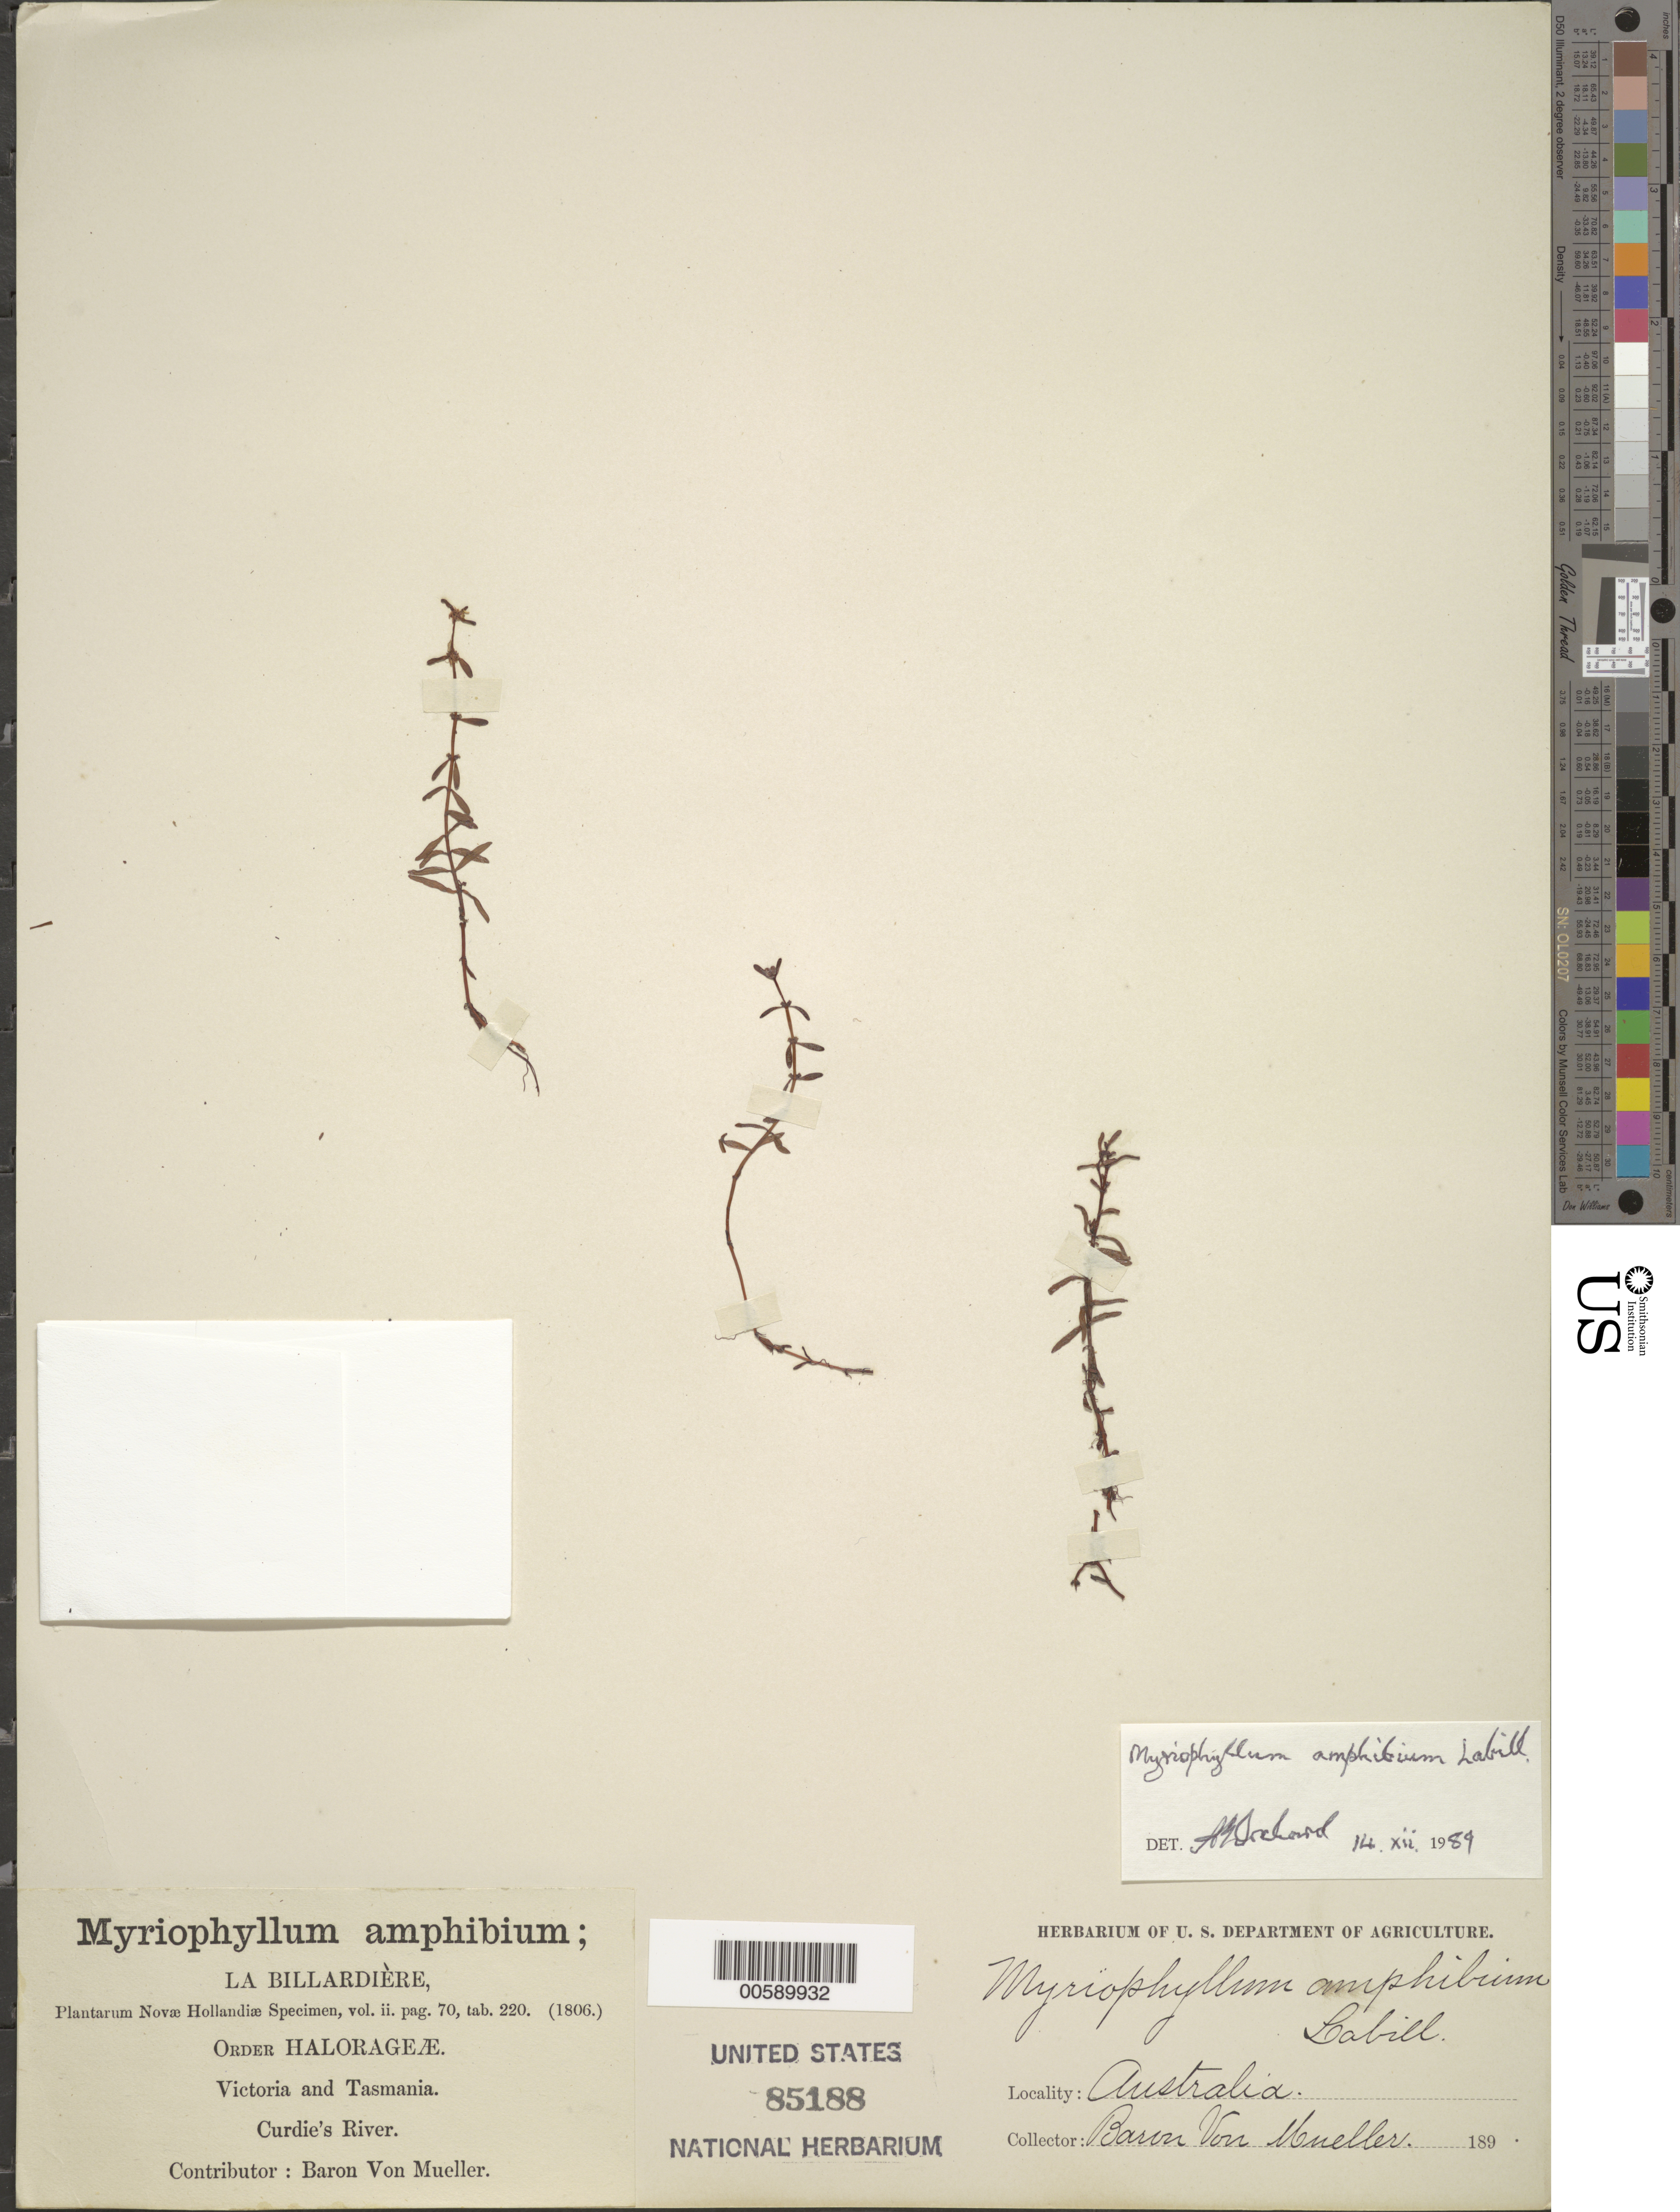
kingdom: Plantae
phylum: Tracheophyta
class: Magnoliopsida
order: Saxifragales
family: Haloragaceae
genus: Myriophyllum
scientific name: Myriophyllum amphibium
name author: Labill.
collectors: F. Mueller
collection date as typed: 189-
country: Australia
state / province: Victoria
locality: Curdie's River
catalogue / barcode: US 85188